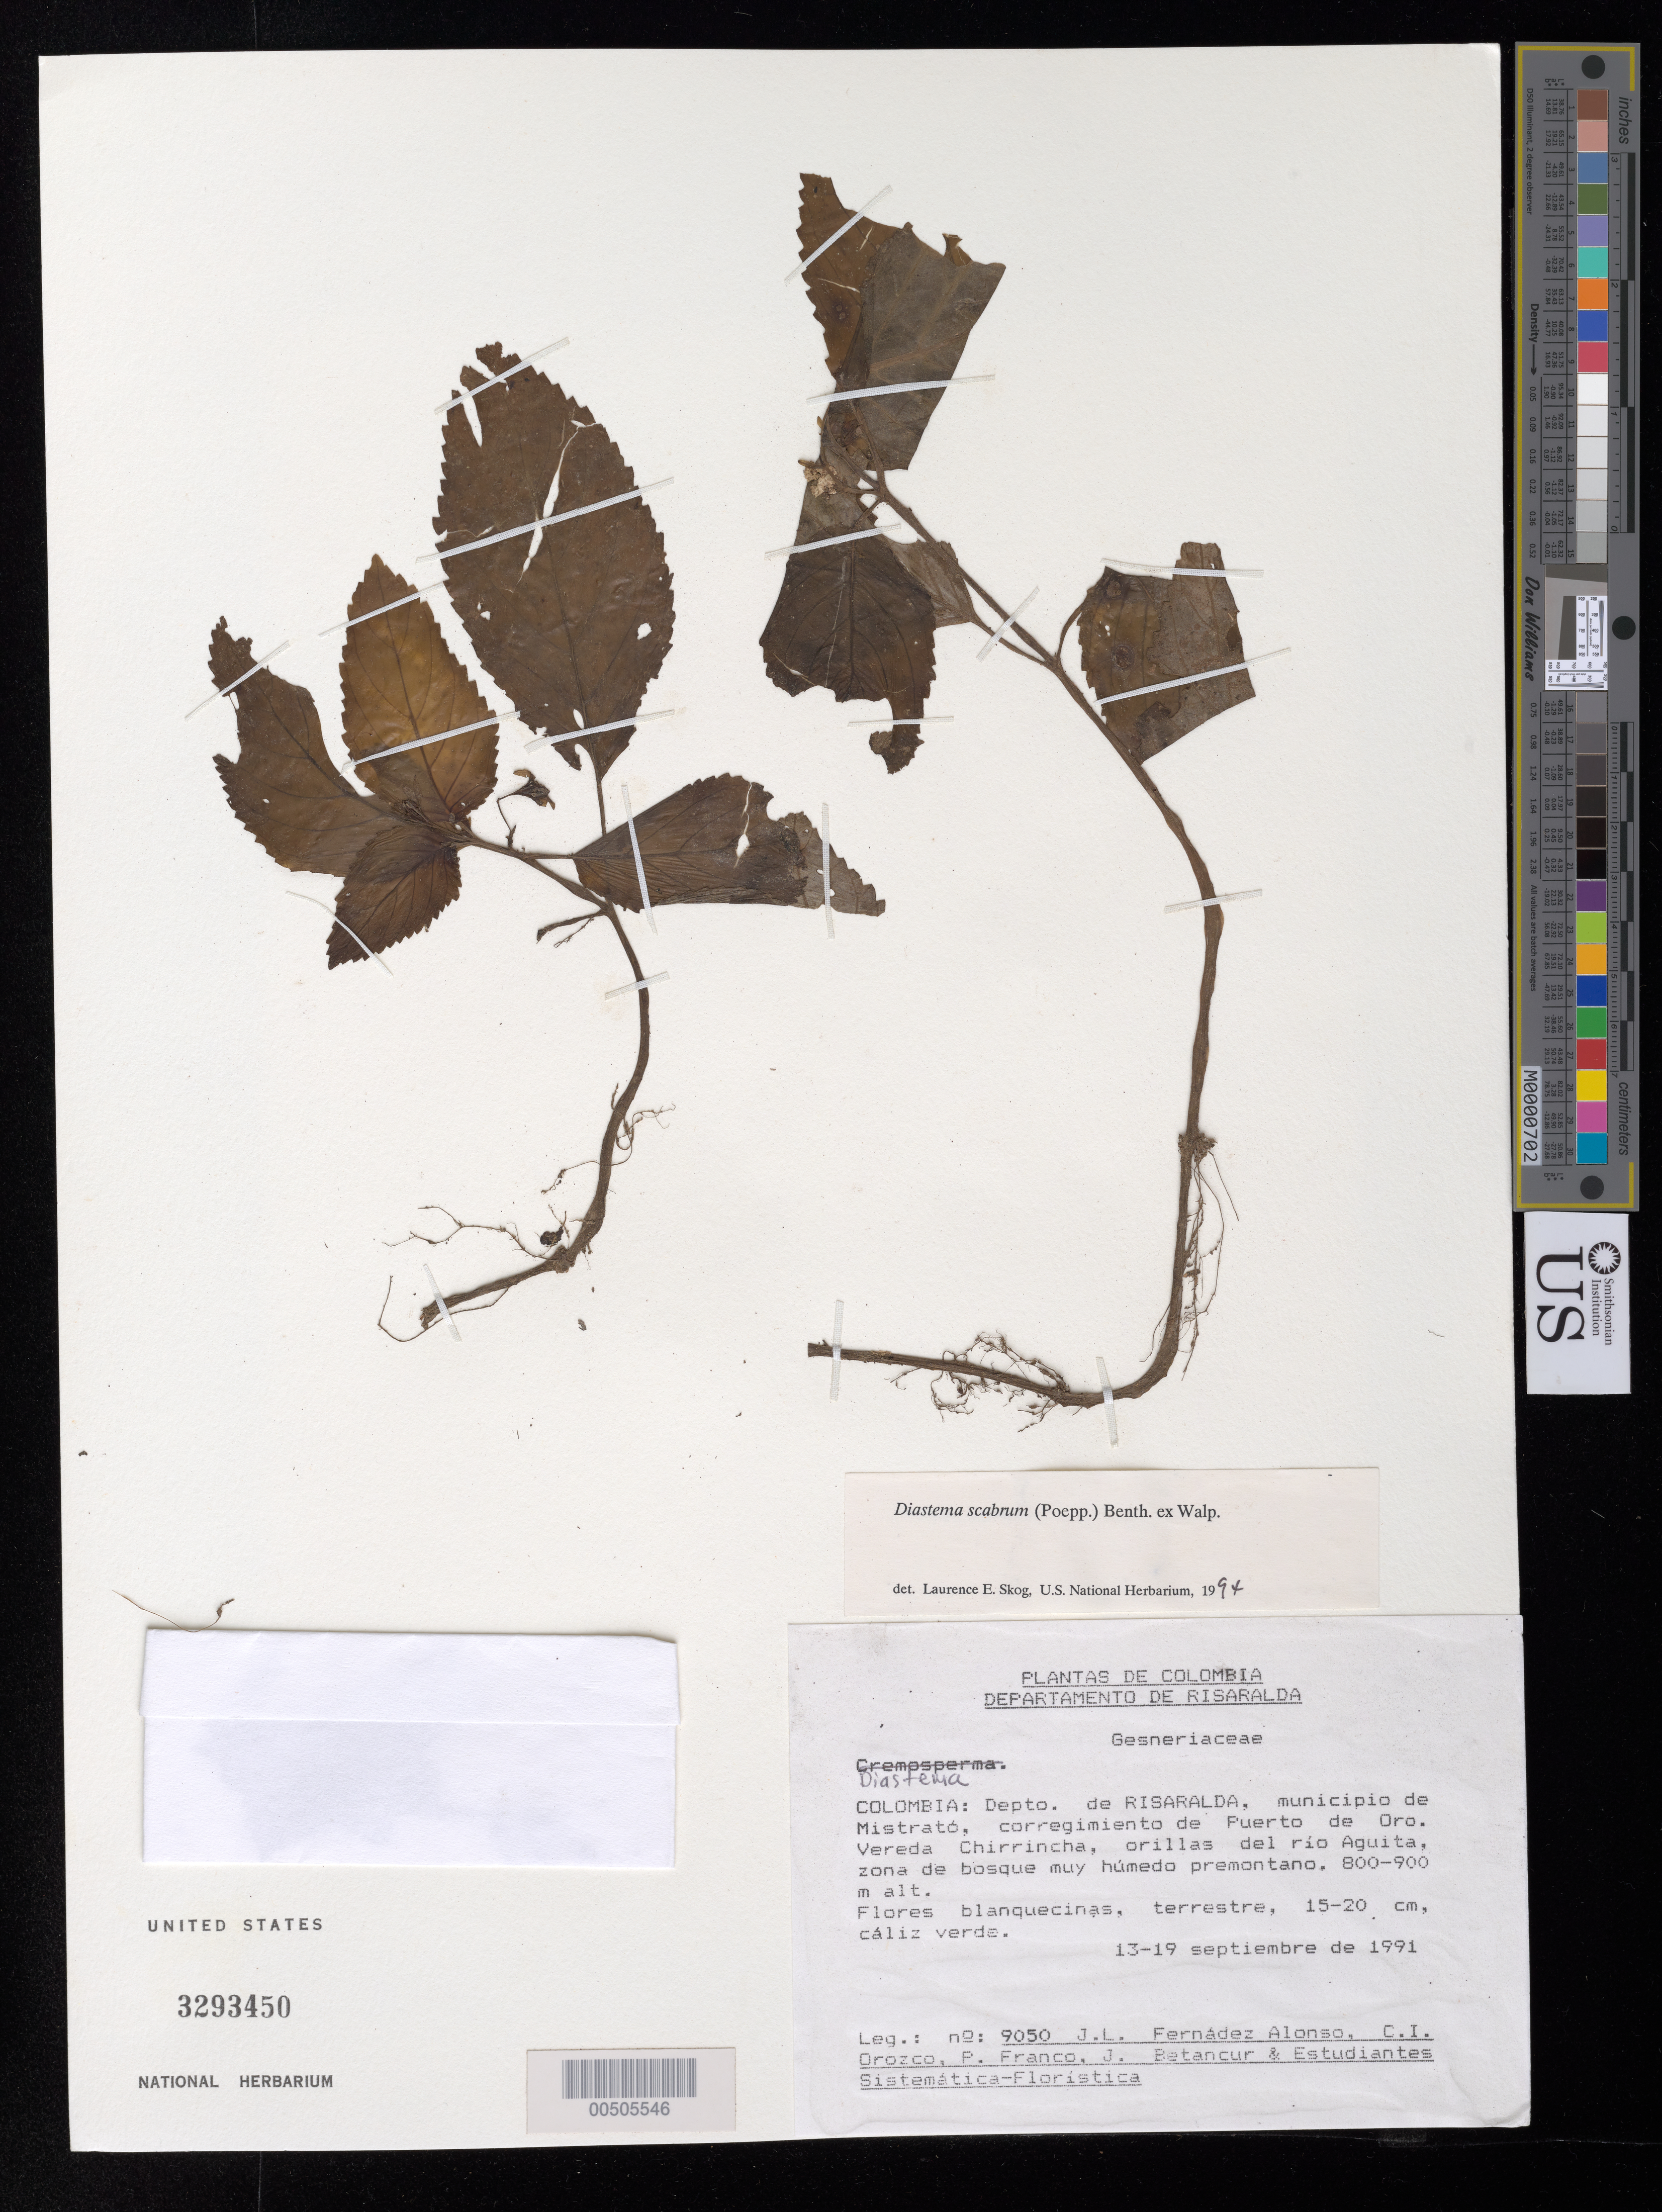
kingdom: Plantae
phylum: Tracheophyta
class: Magnoliopsida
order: Lamiales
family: Gesneriaceae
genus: Diastema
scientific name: Diastema scabrum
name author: (Poepp.) Benth. ex Walp.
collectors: J. L. Fernández-Alonso, C. I. Orozco, P. Franco Roselli, J. C. Betancur & et al.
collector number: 9050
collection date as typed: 13-19 Sep 1991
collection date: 1991-09-13/1991-09-19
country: Colombia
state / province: Risaralda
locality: Mpio. de Mistrató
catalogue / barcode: US 3293450